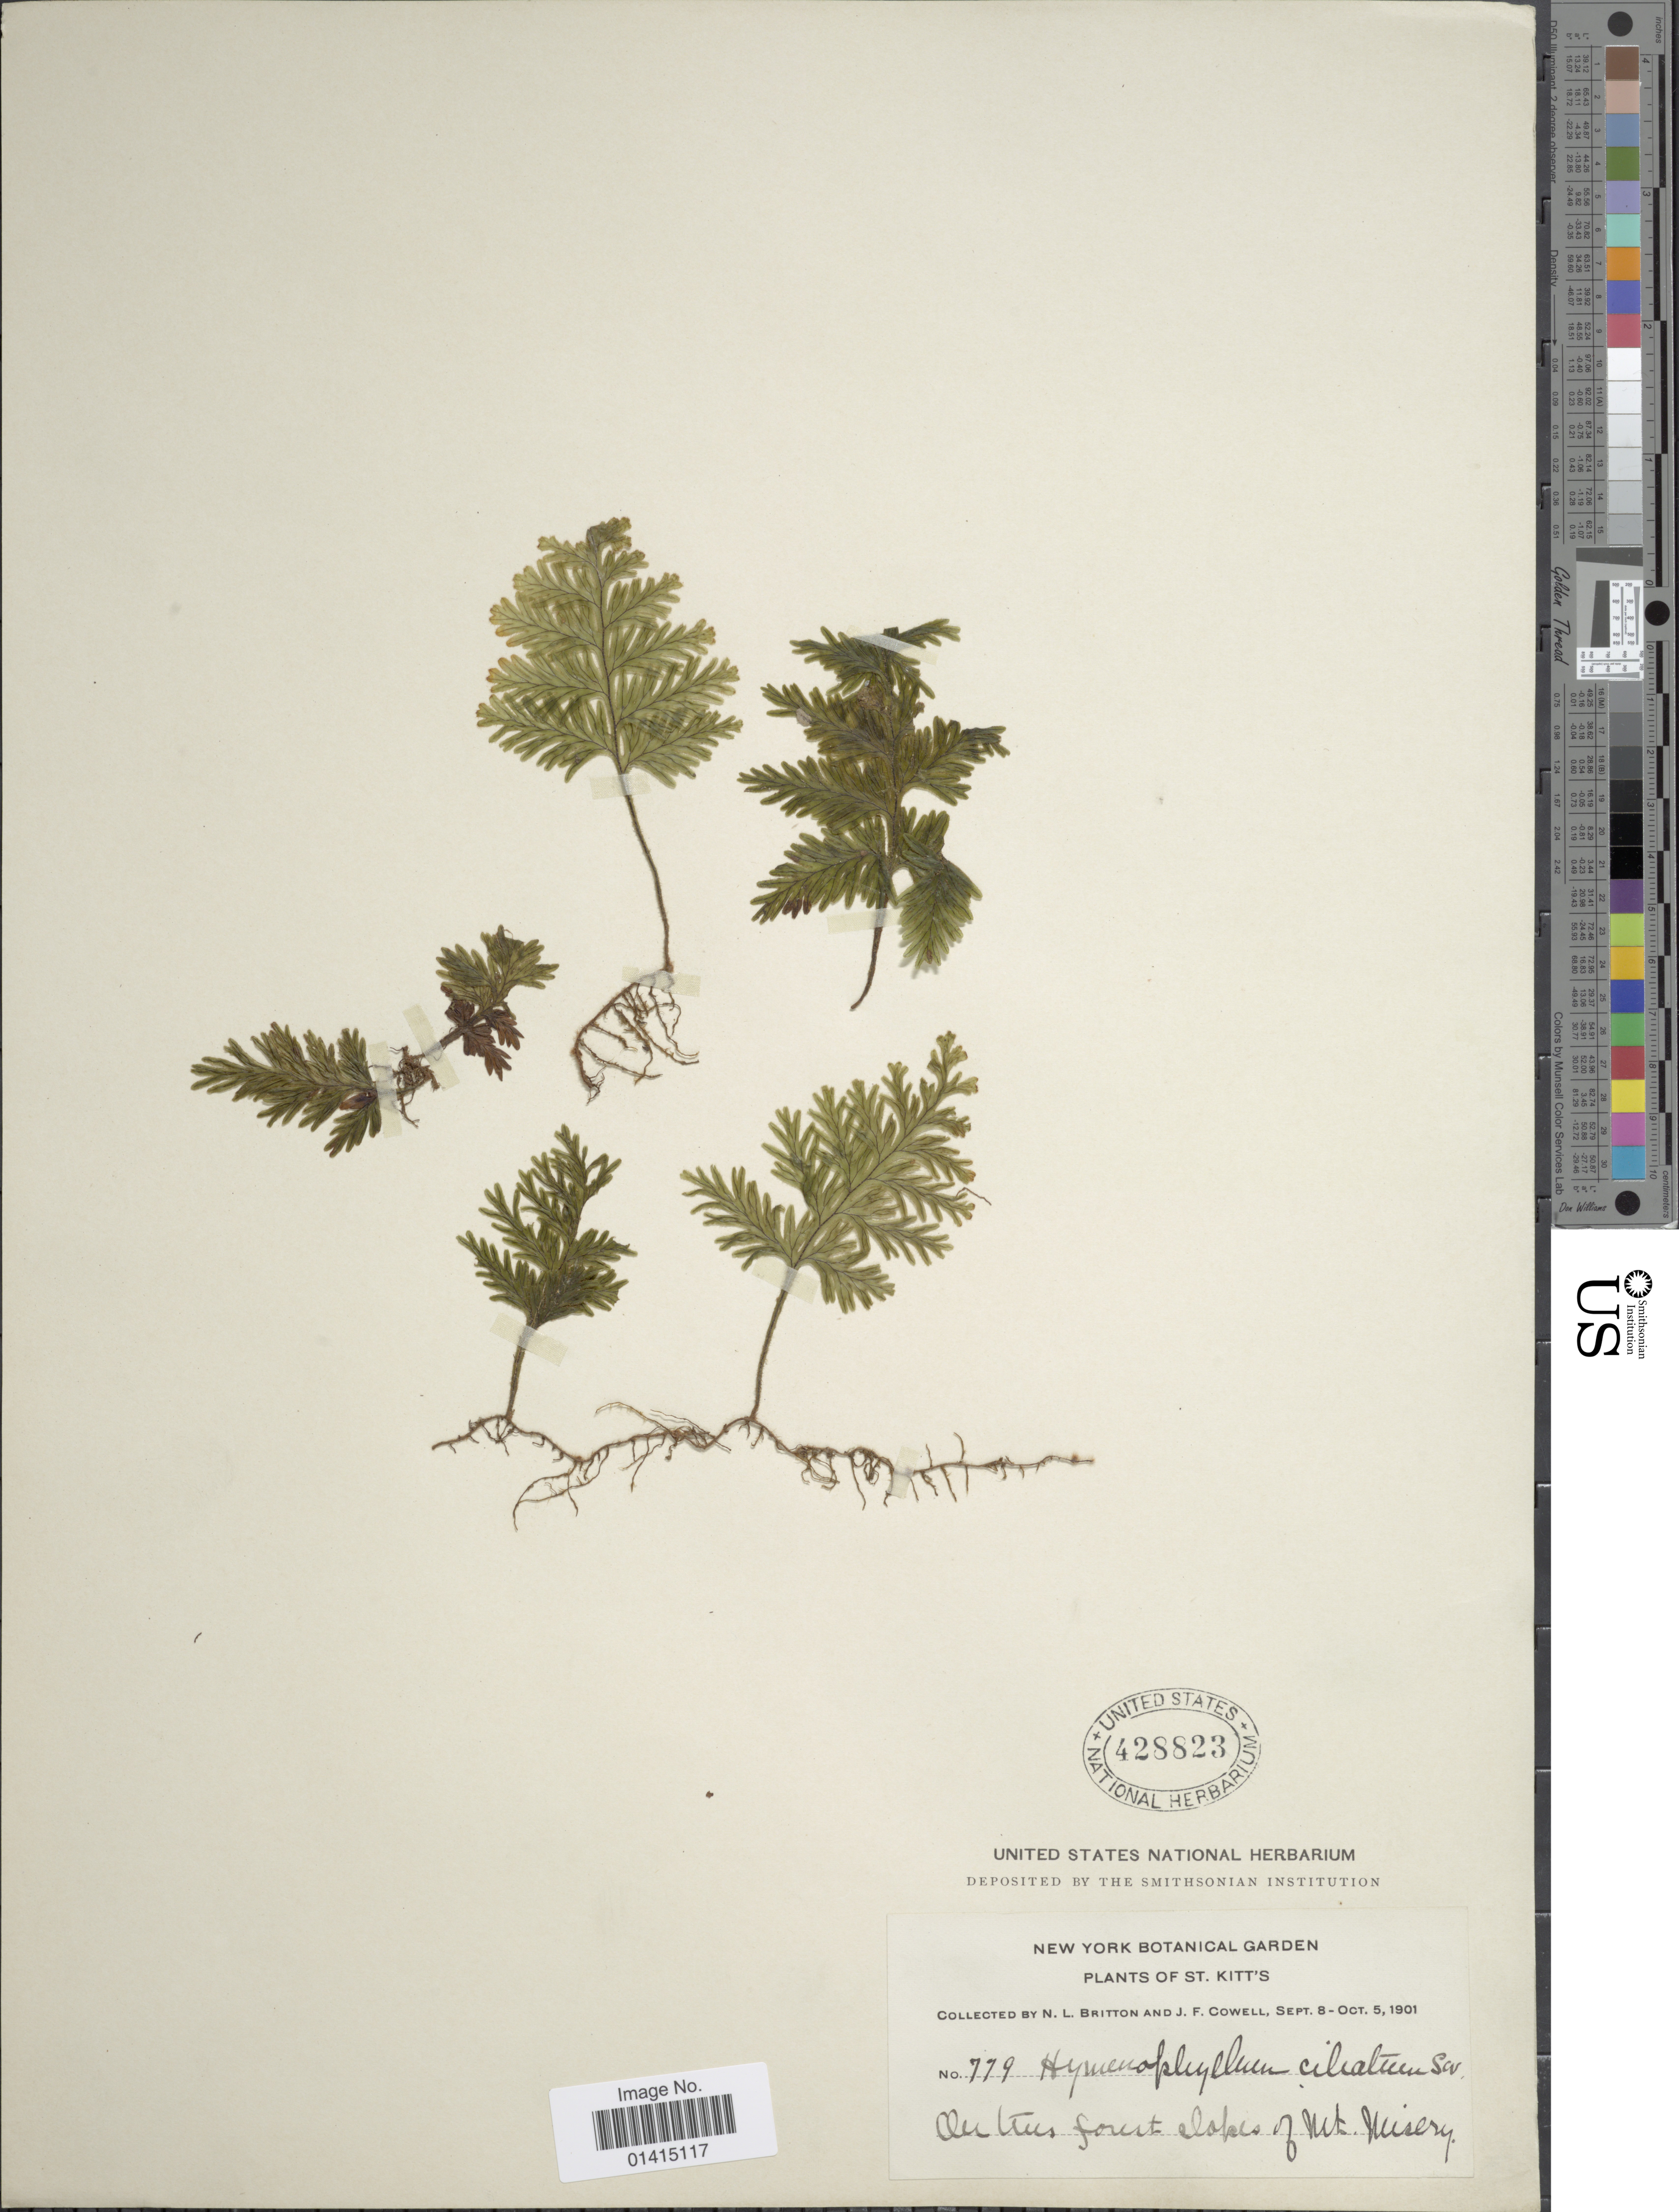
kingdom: Plantae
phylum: Tracheophyta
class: Polypodiopsida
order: Hymenophyllales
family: Hymenophyllaceae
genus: Hymenophyllum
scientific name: Hymenophyllum hirsutum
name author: (L.) Sw.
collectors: N. Britton & J. F. Cowell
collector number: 779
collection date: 1901-09-08/1901-10-05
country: St. Christopher-Nevis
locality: St. Kitts, on trees forest slopes of Mt Misery [interpreted]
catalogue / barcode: US 428823